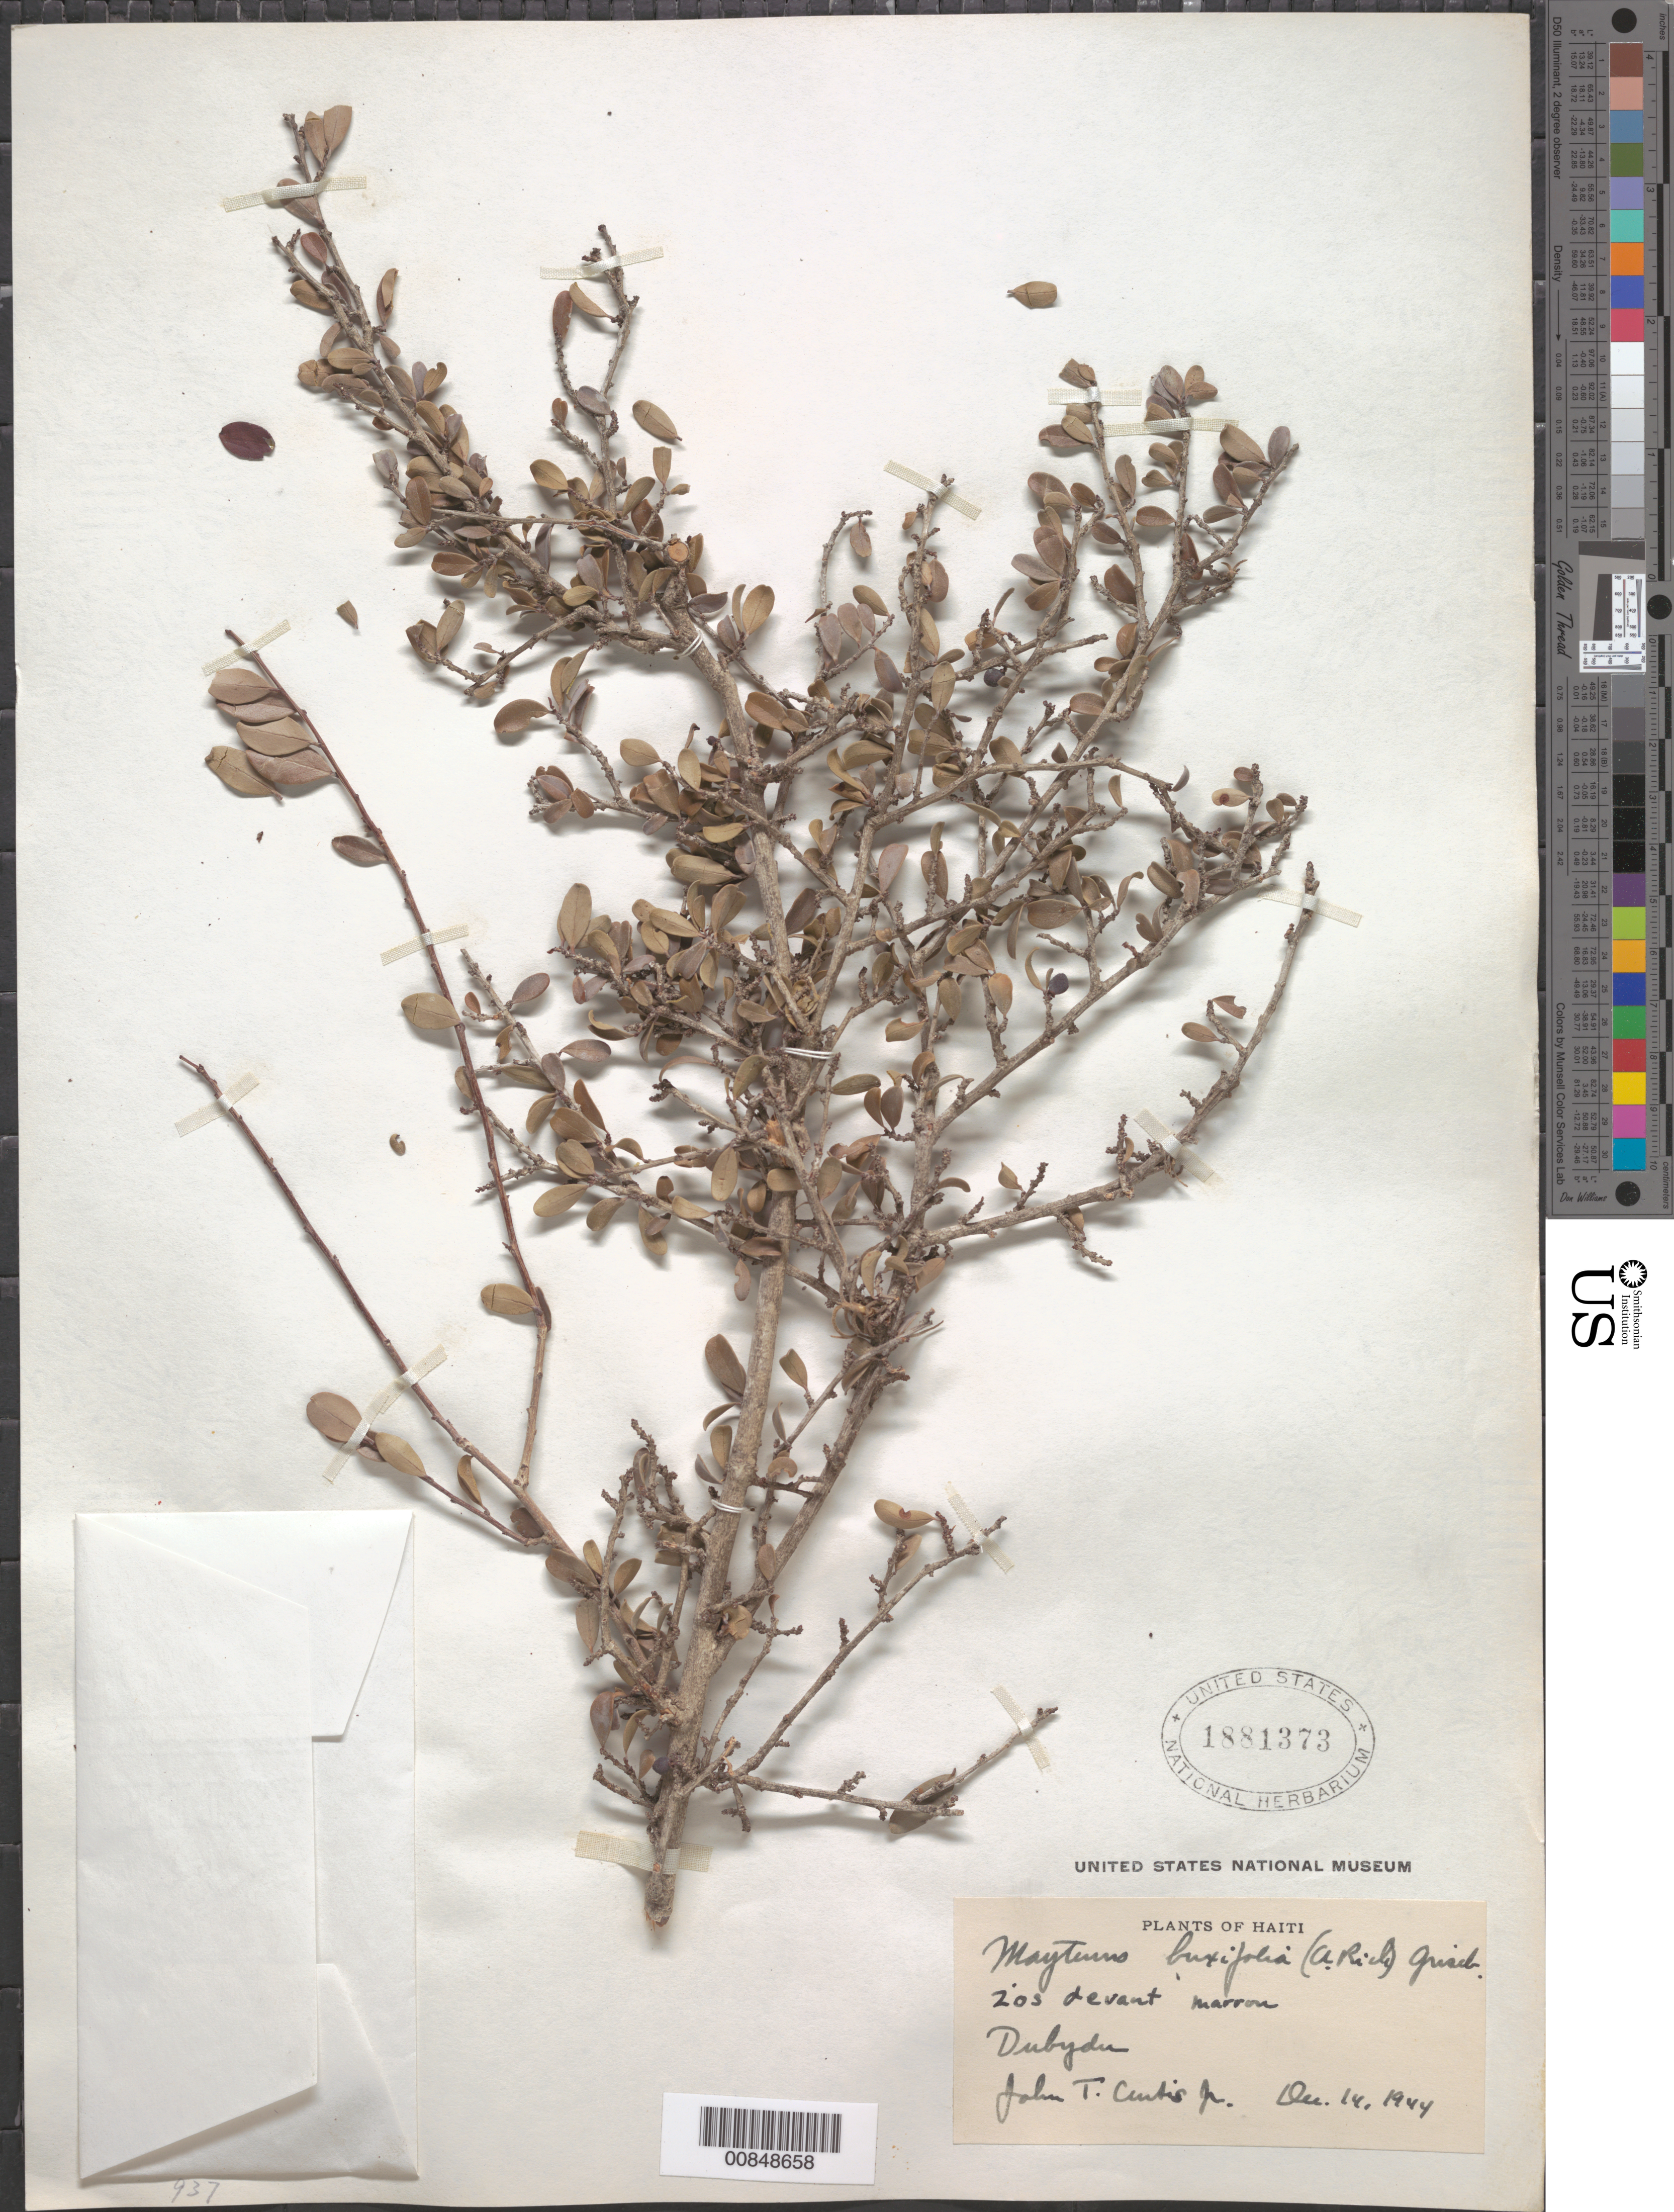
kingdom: Plantae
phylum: Tracheophyta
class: Magnoliopsida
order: Celastrales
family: Celastraceae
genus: Maytenus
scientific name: Maytenus buxifolia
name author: (A. Rich.) Griseb.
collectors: J. Curtis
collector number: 203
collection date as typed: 14 Dec 1944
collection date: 1944-12-14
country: Haiti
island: Hispaniola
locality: "Dubydu"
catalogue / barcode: US 1881373